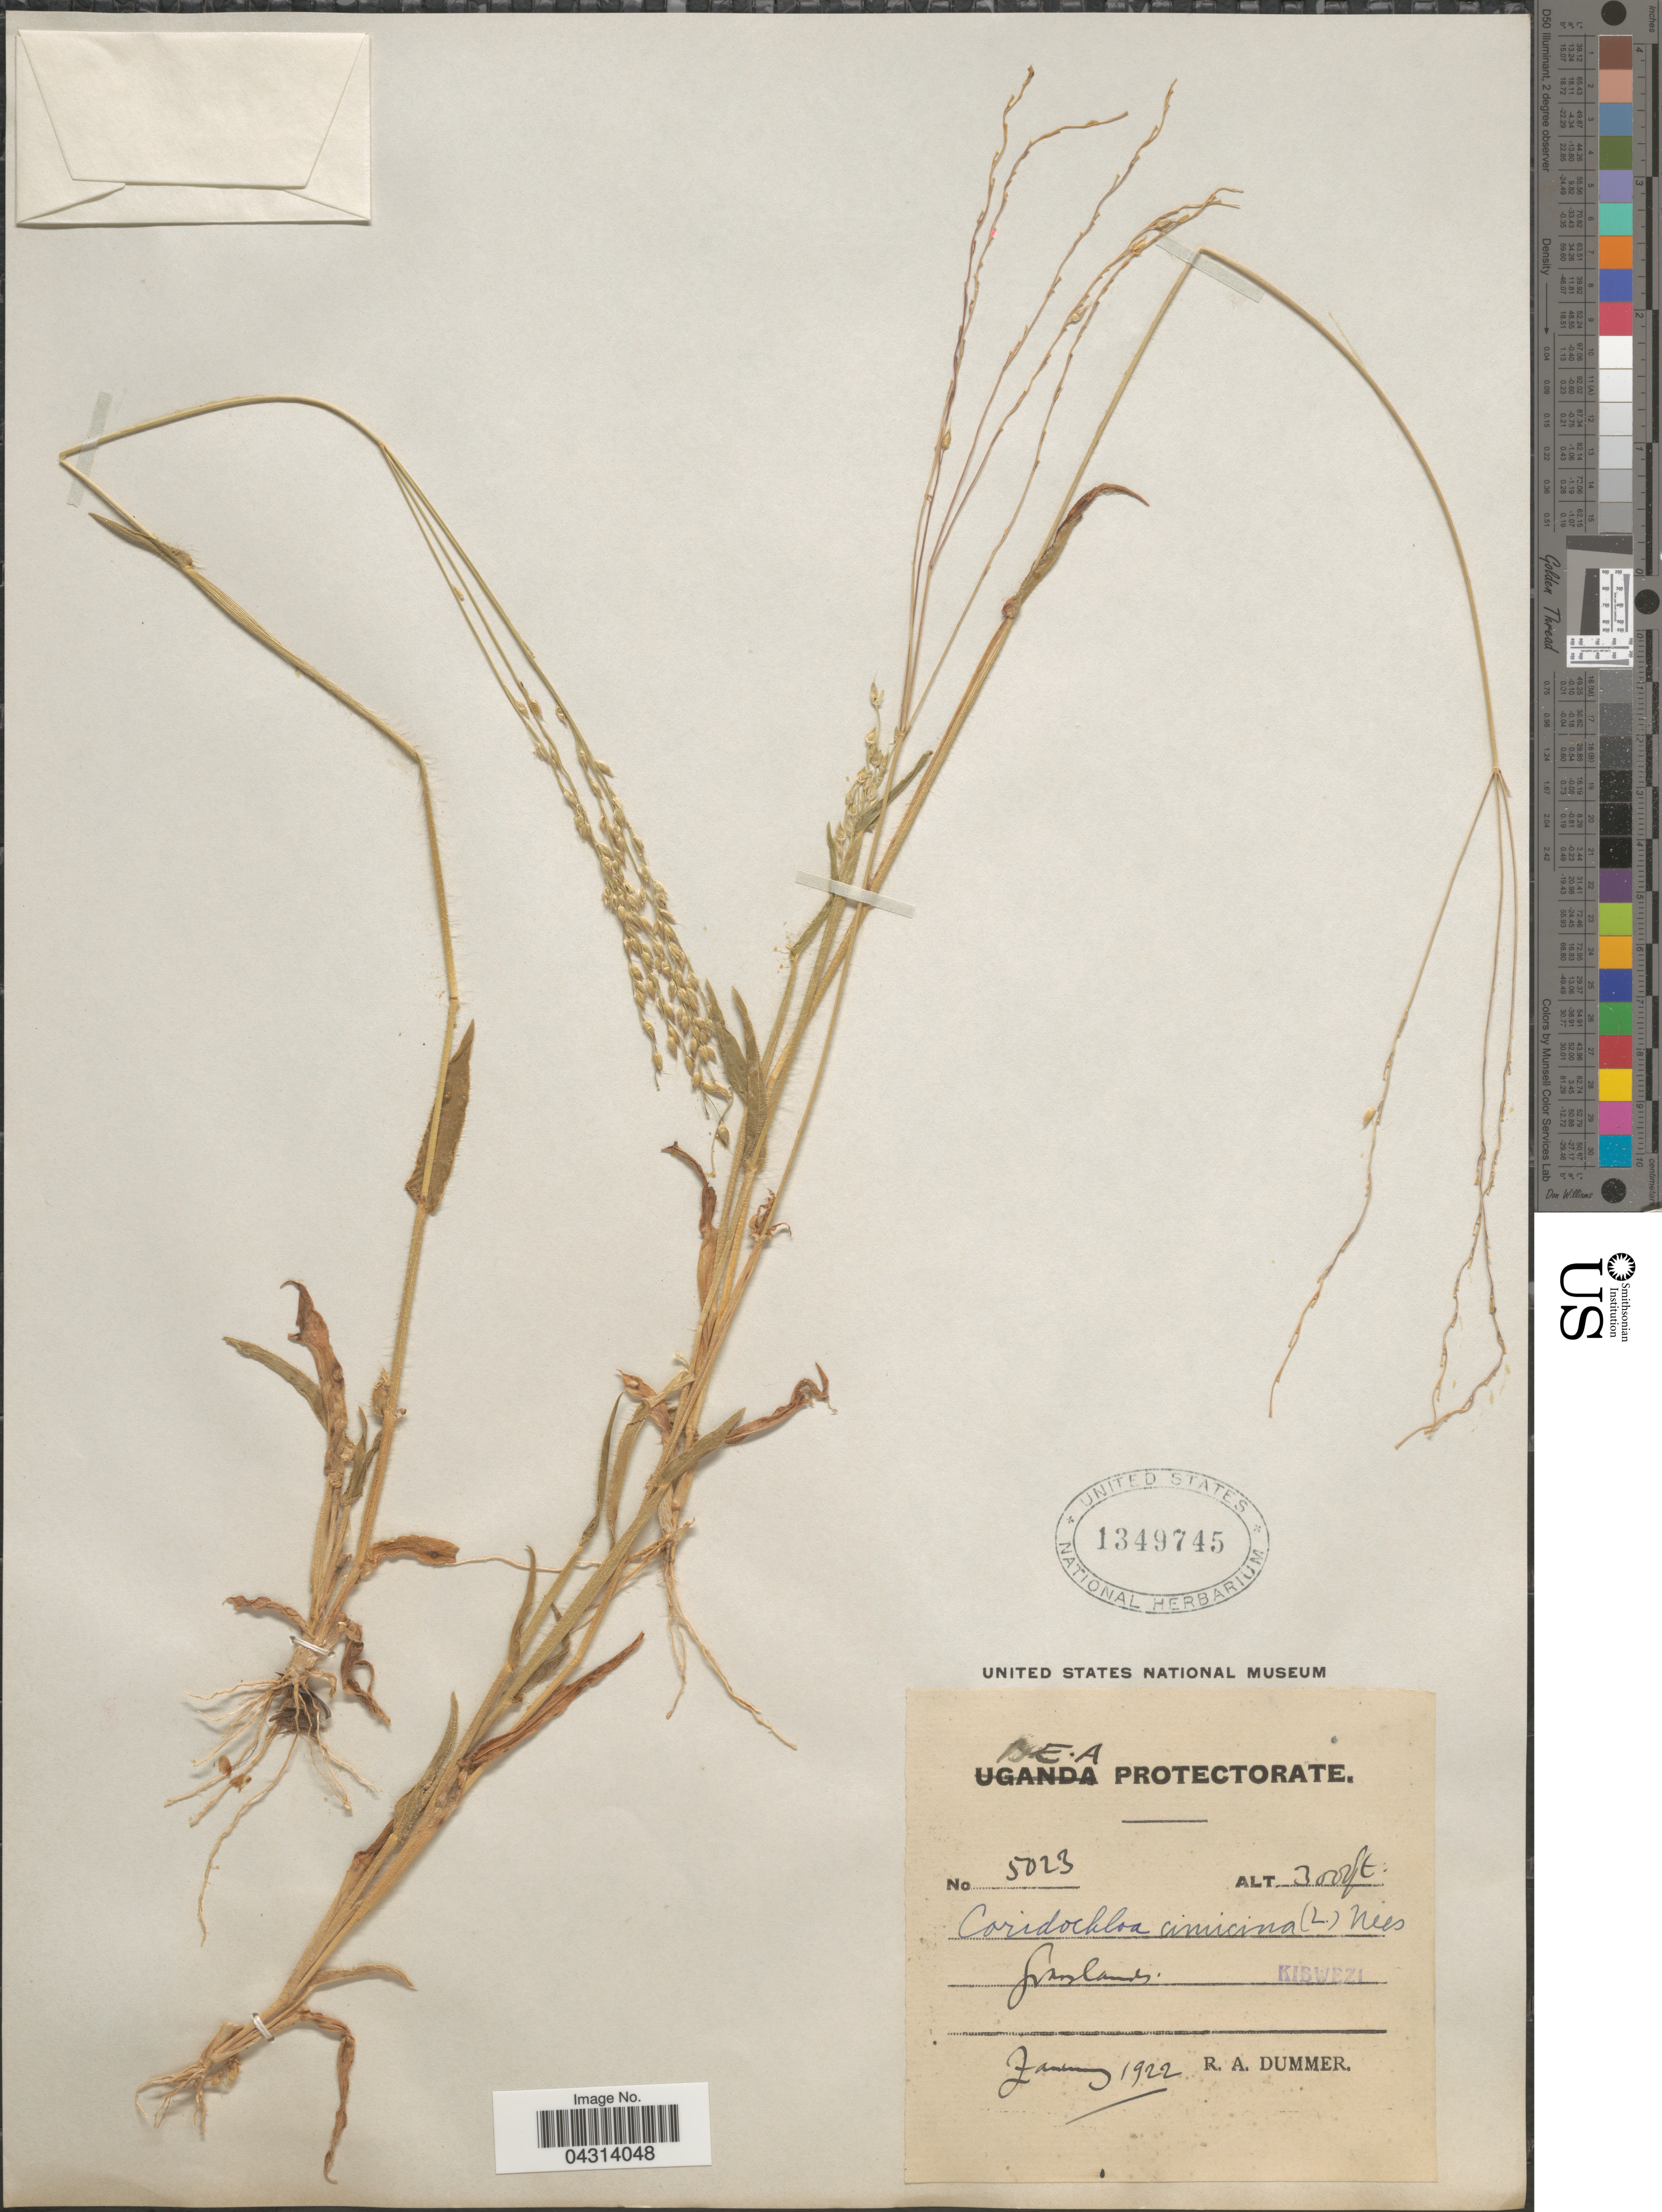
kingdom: Plantae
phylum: Tracheophyta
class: Liliopsida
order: Poales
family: Poaceae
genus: Alloteropsis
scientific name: Alloteropsis cimicina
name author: (L.) Stapf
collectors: R. Dümmer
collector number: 5023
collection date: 1922-01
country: Kenya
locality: B.E.A. Protectorate. Grasslands. Kibwezi.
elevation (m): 914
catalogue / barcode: US 1349745